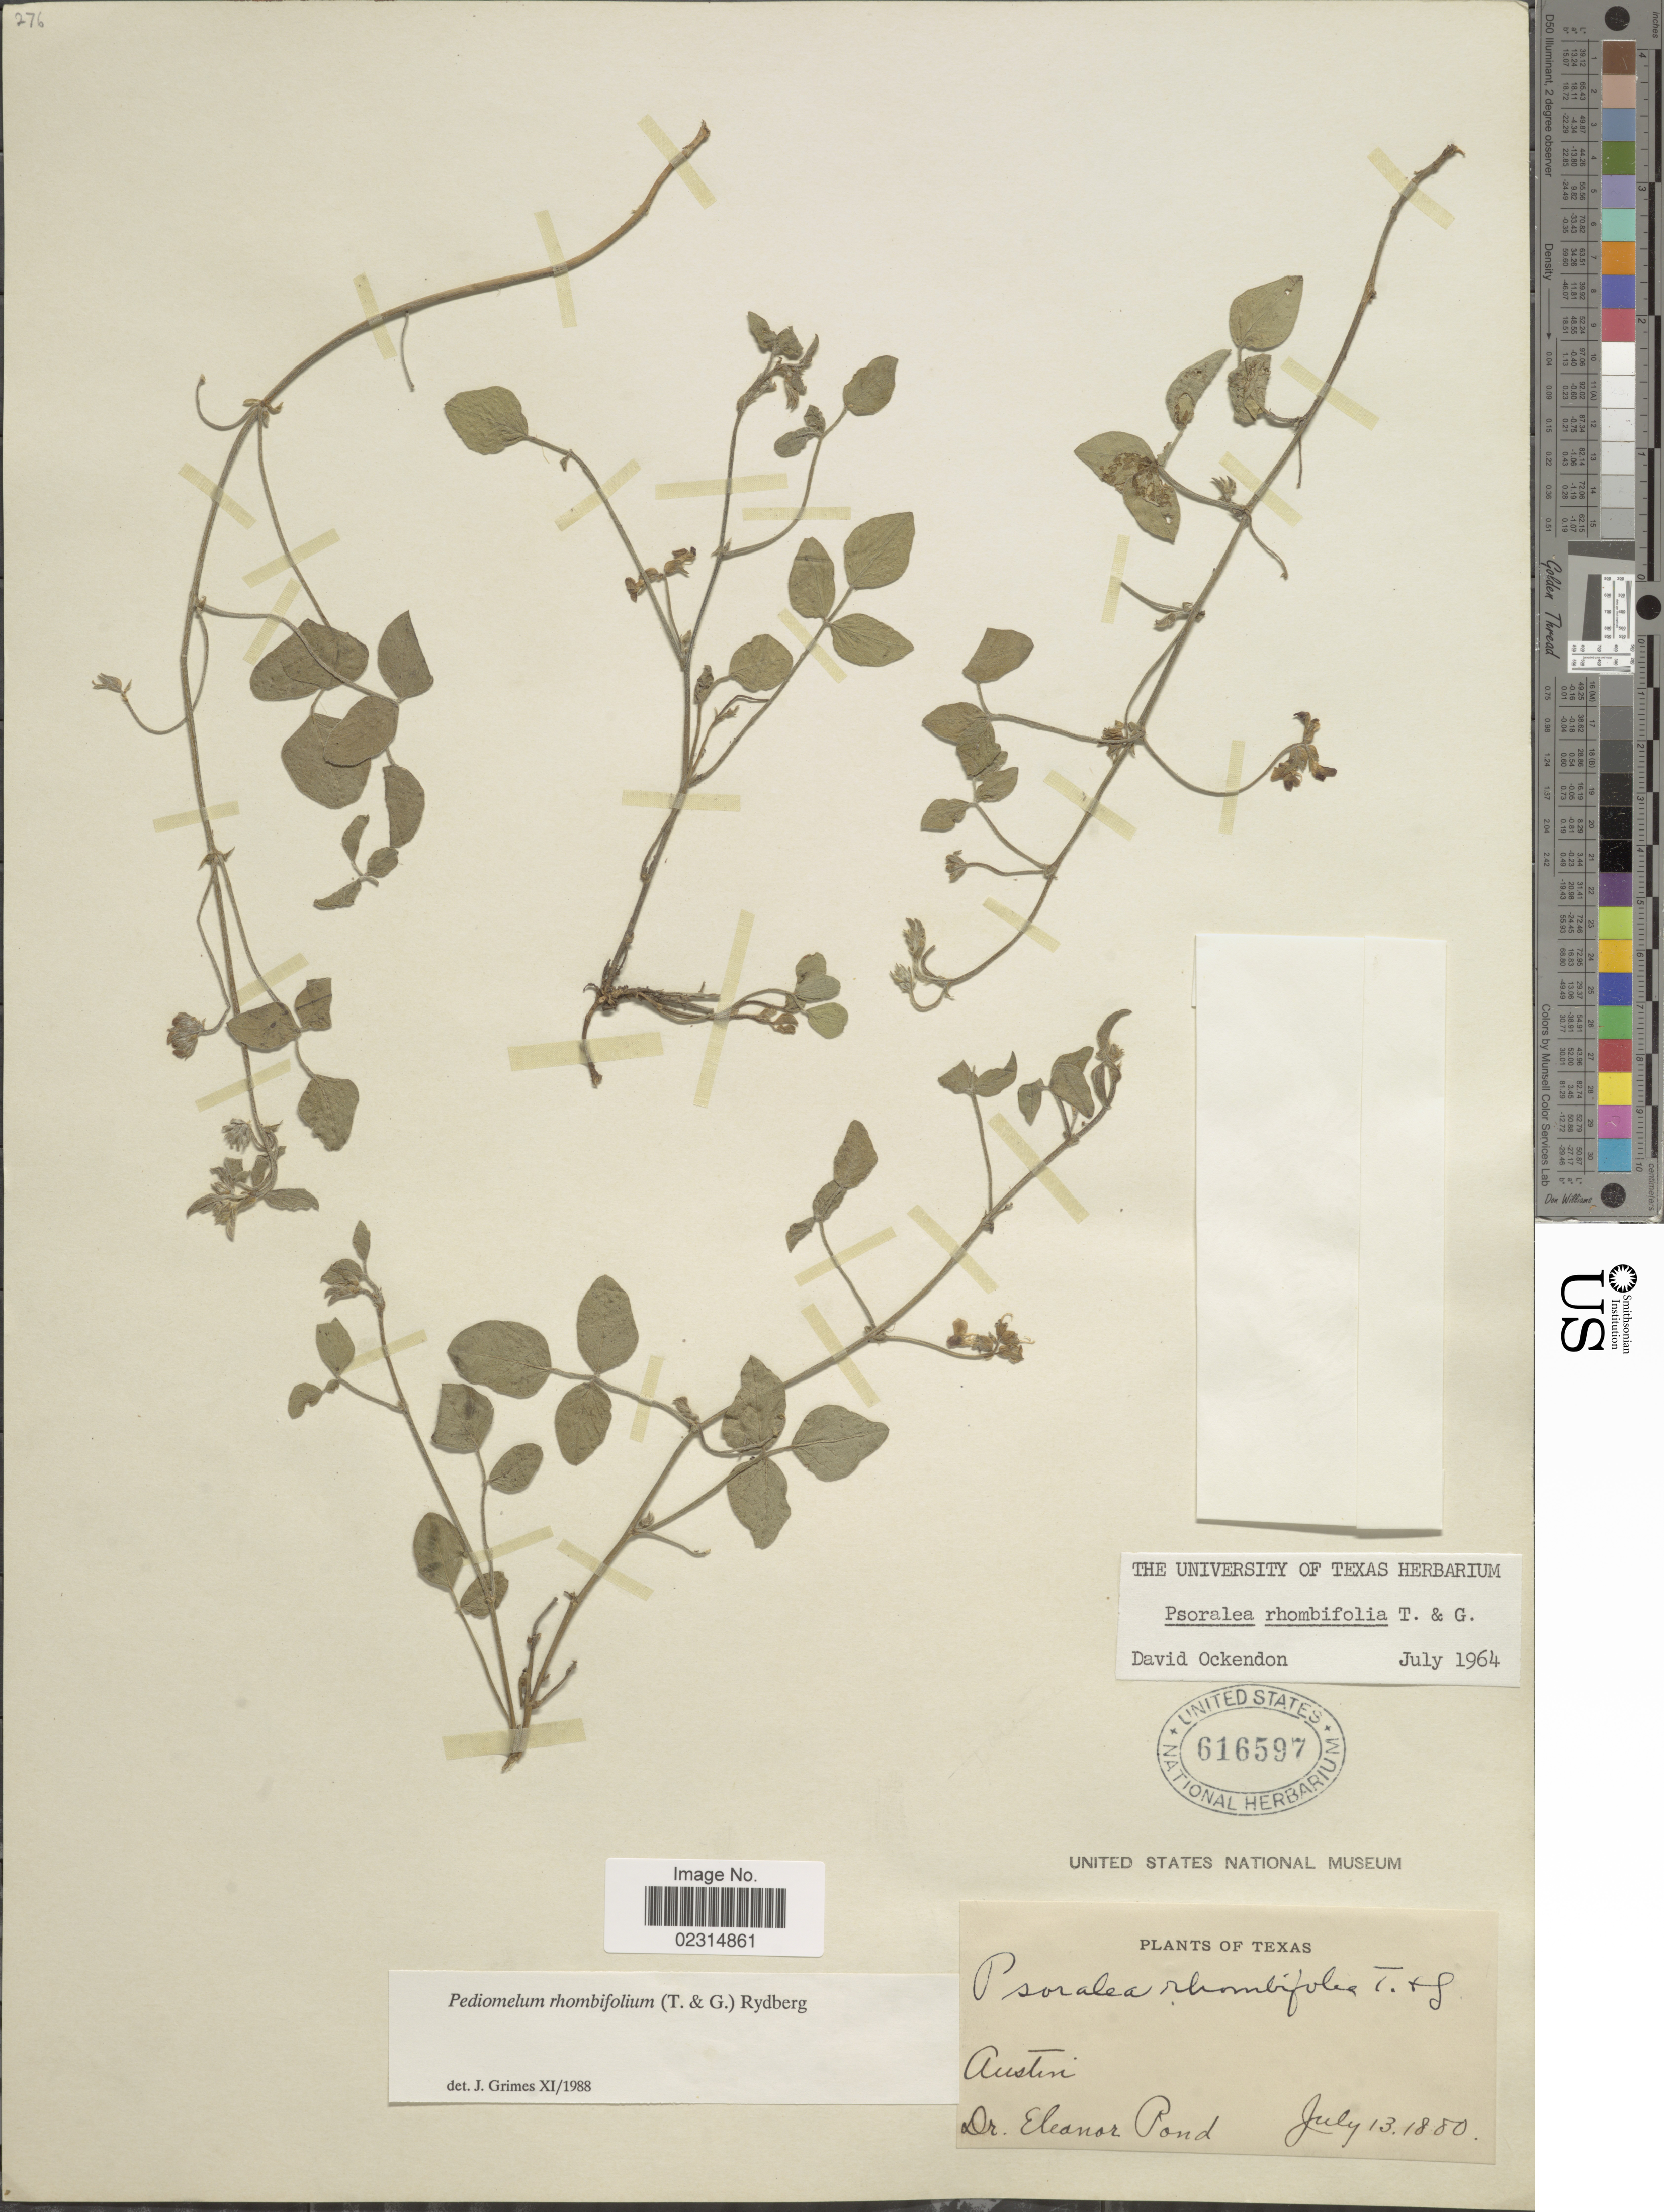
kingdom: Plantae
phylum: Tracheophyta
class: Magnoliopsida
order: Fabales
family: Fabaceae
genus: Pediomelum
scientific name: Pediomelum rhombifolium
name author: (Torr. & A. Gray) Rydb.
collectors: E. Pond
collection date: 1880-07-13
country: United States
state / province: Texas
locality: Austin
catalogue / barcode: US 616597